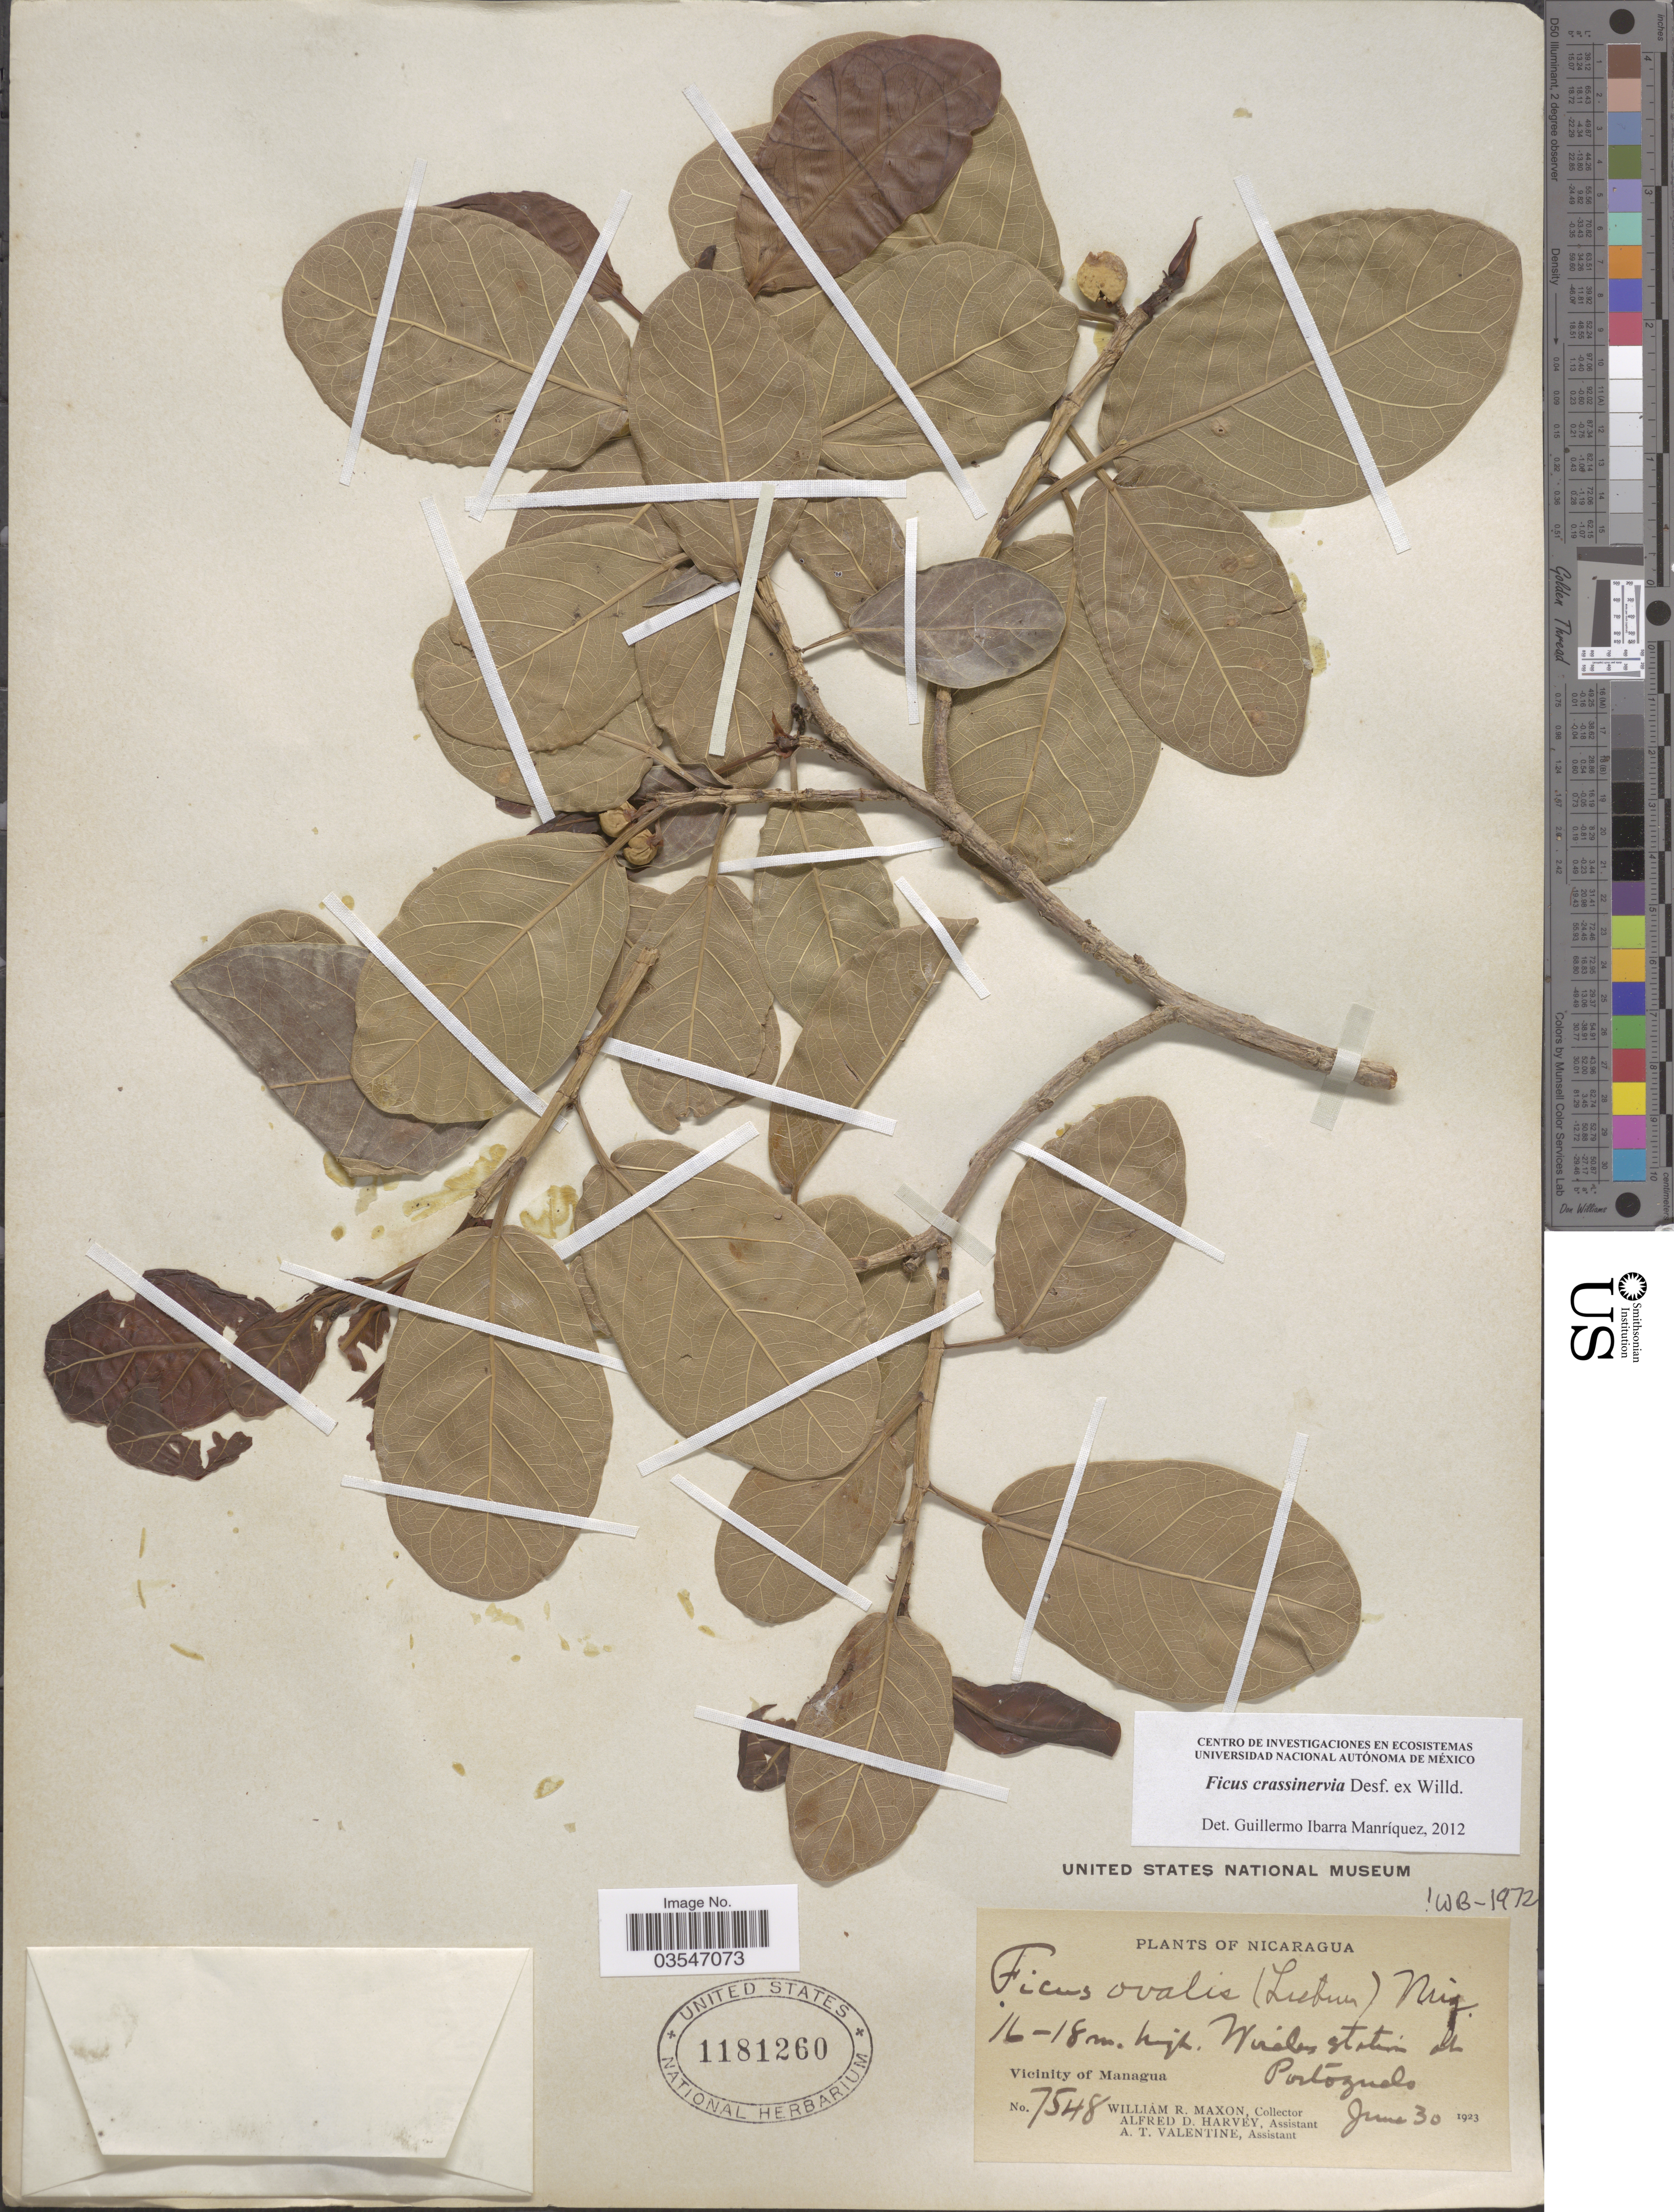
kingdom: Plantae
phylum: Tracheophyta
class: Magnoliopsida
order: Rosales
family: Moraceae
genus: Ficus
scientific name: Ficus crassinervia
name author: Desf. ex Willd.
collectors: W. R. Maxon, A. D. Harvey & A. Valentine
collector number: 7548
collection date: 1923-06-30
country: Nicaragua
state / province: Managua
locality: Wireless station at Portozuelo. Vicinity of Managua.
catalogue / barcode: US 1181260